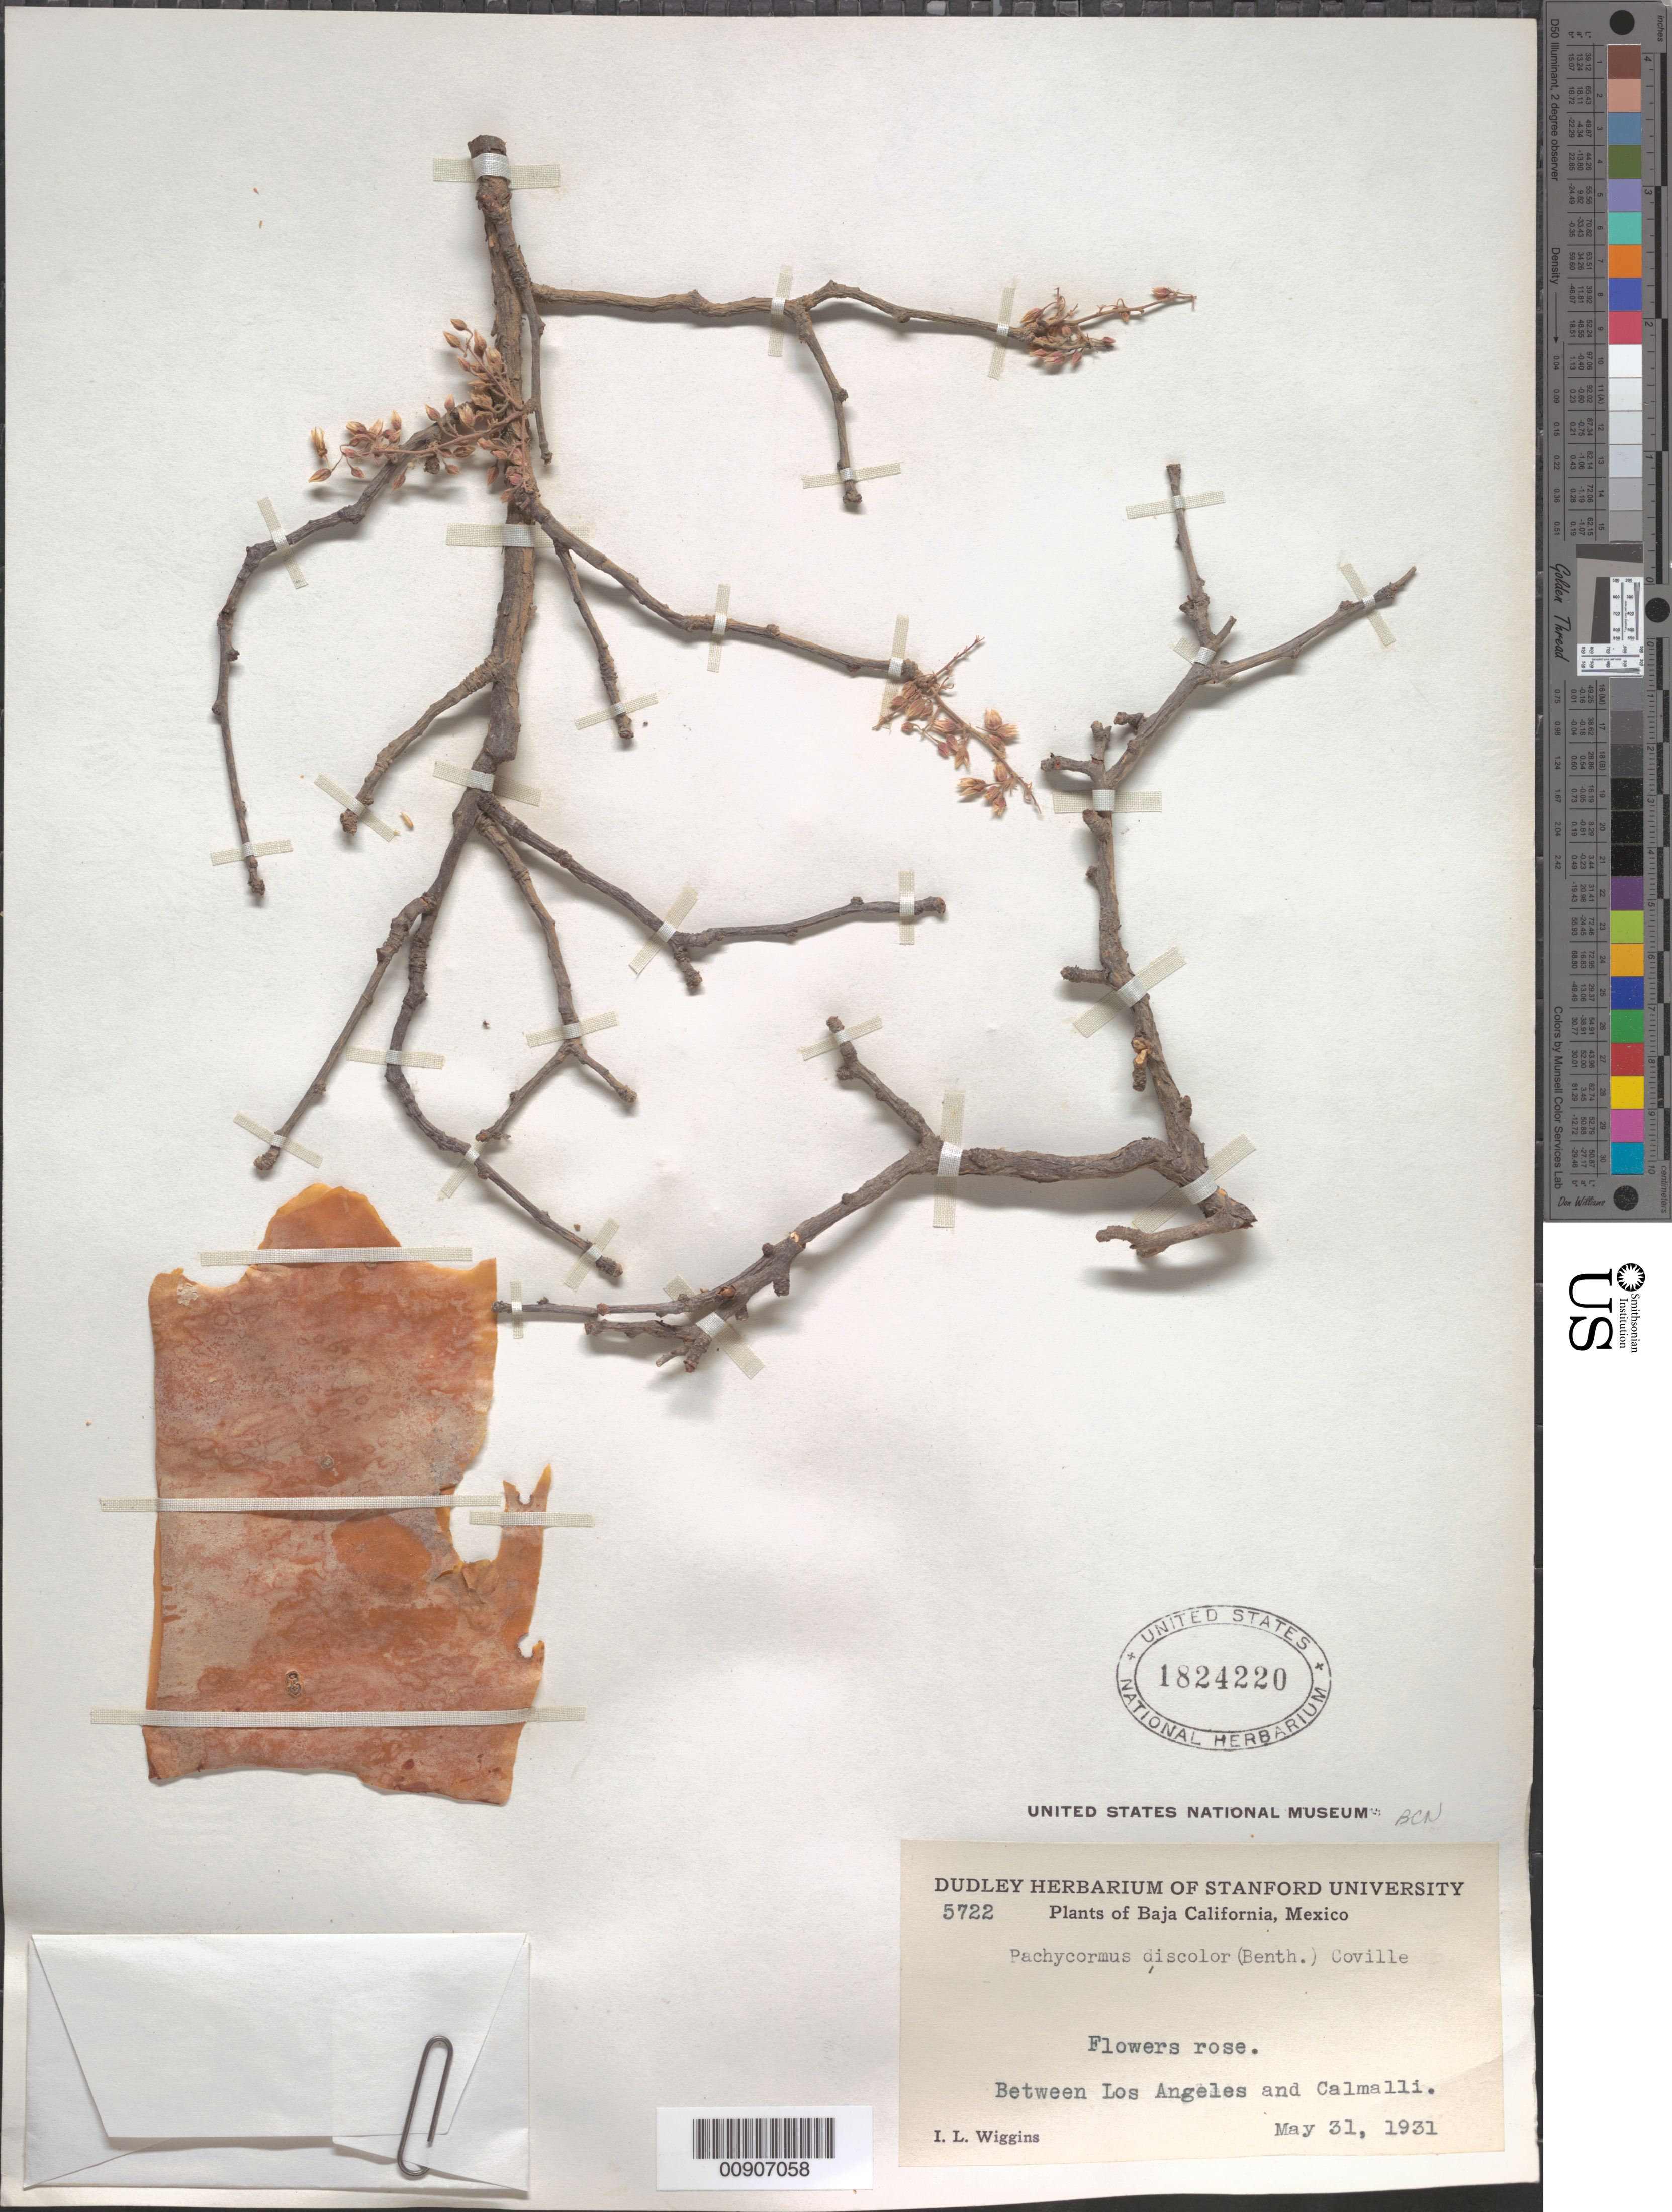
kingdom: Plantae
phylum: Tracheophyta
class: Magnoliopsida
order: Sapindales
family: Anacardiaceae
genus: Pachycormus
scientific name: Pachycormus discolor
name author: (Benth.) Coville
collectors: I. L. Wiggins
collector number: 5722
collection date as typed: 31 May 1931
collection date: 1931-05-31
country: Mexico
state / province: Baja California Norte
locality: Between Los Angeles and Calmalli.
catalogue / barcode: US 1824220